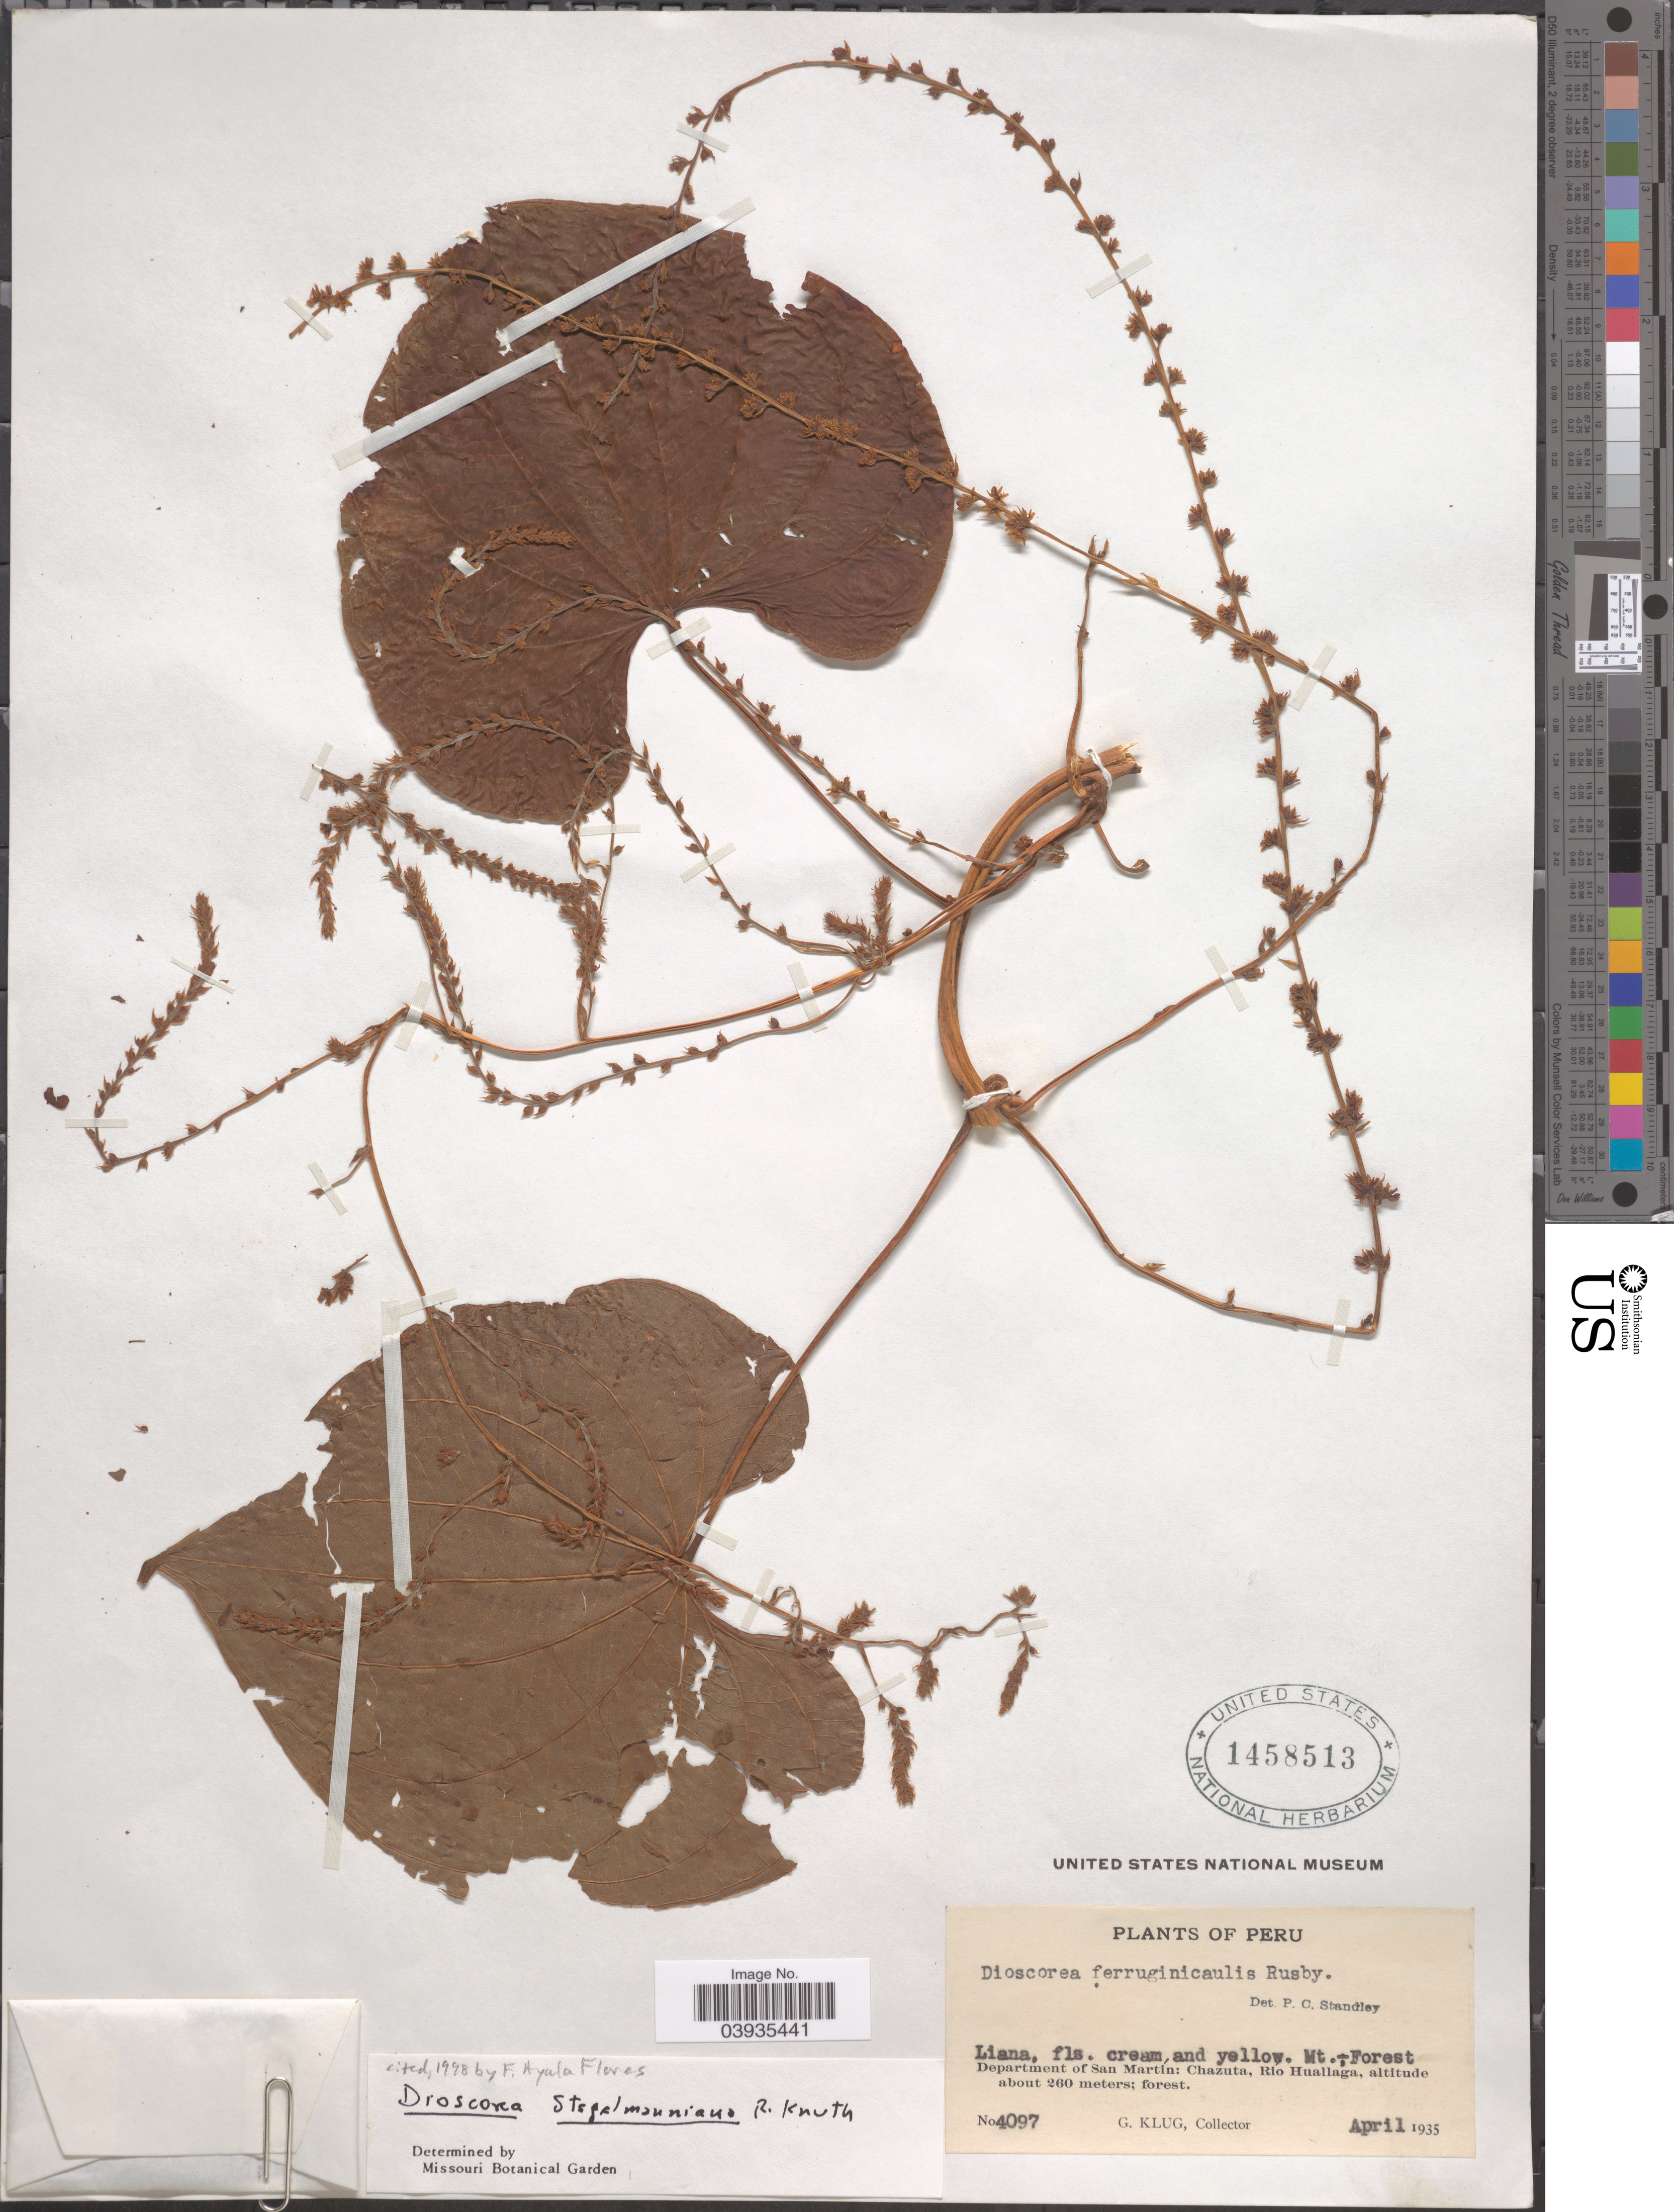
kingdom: Plantae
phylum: Tracheophyta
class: Liliopsida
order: Dioscoreales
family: Dioscoreaceae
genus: Dioscorea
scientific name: Dioscorea stegelmanniana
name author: R. Knuth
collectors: G. Klug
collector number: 4097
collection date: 1935-04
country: Peru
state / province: San Martín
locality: Department of San Martín: Chazuta, Río Huallaga.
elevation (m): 260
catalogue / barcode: US 1458513